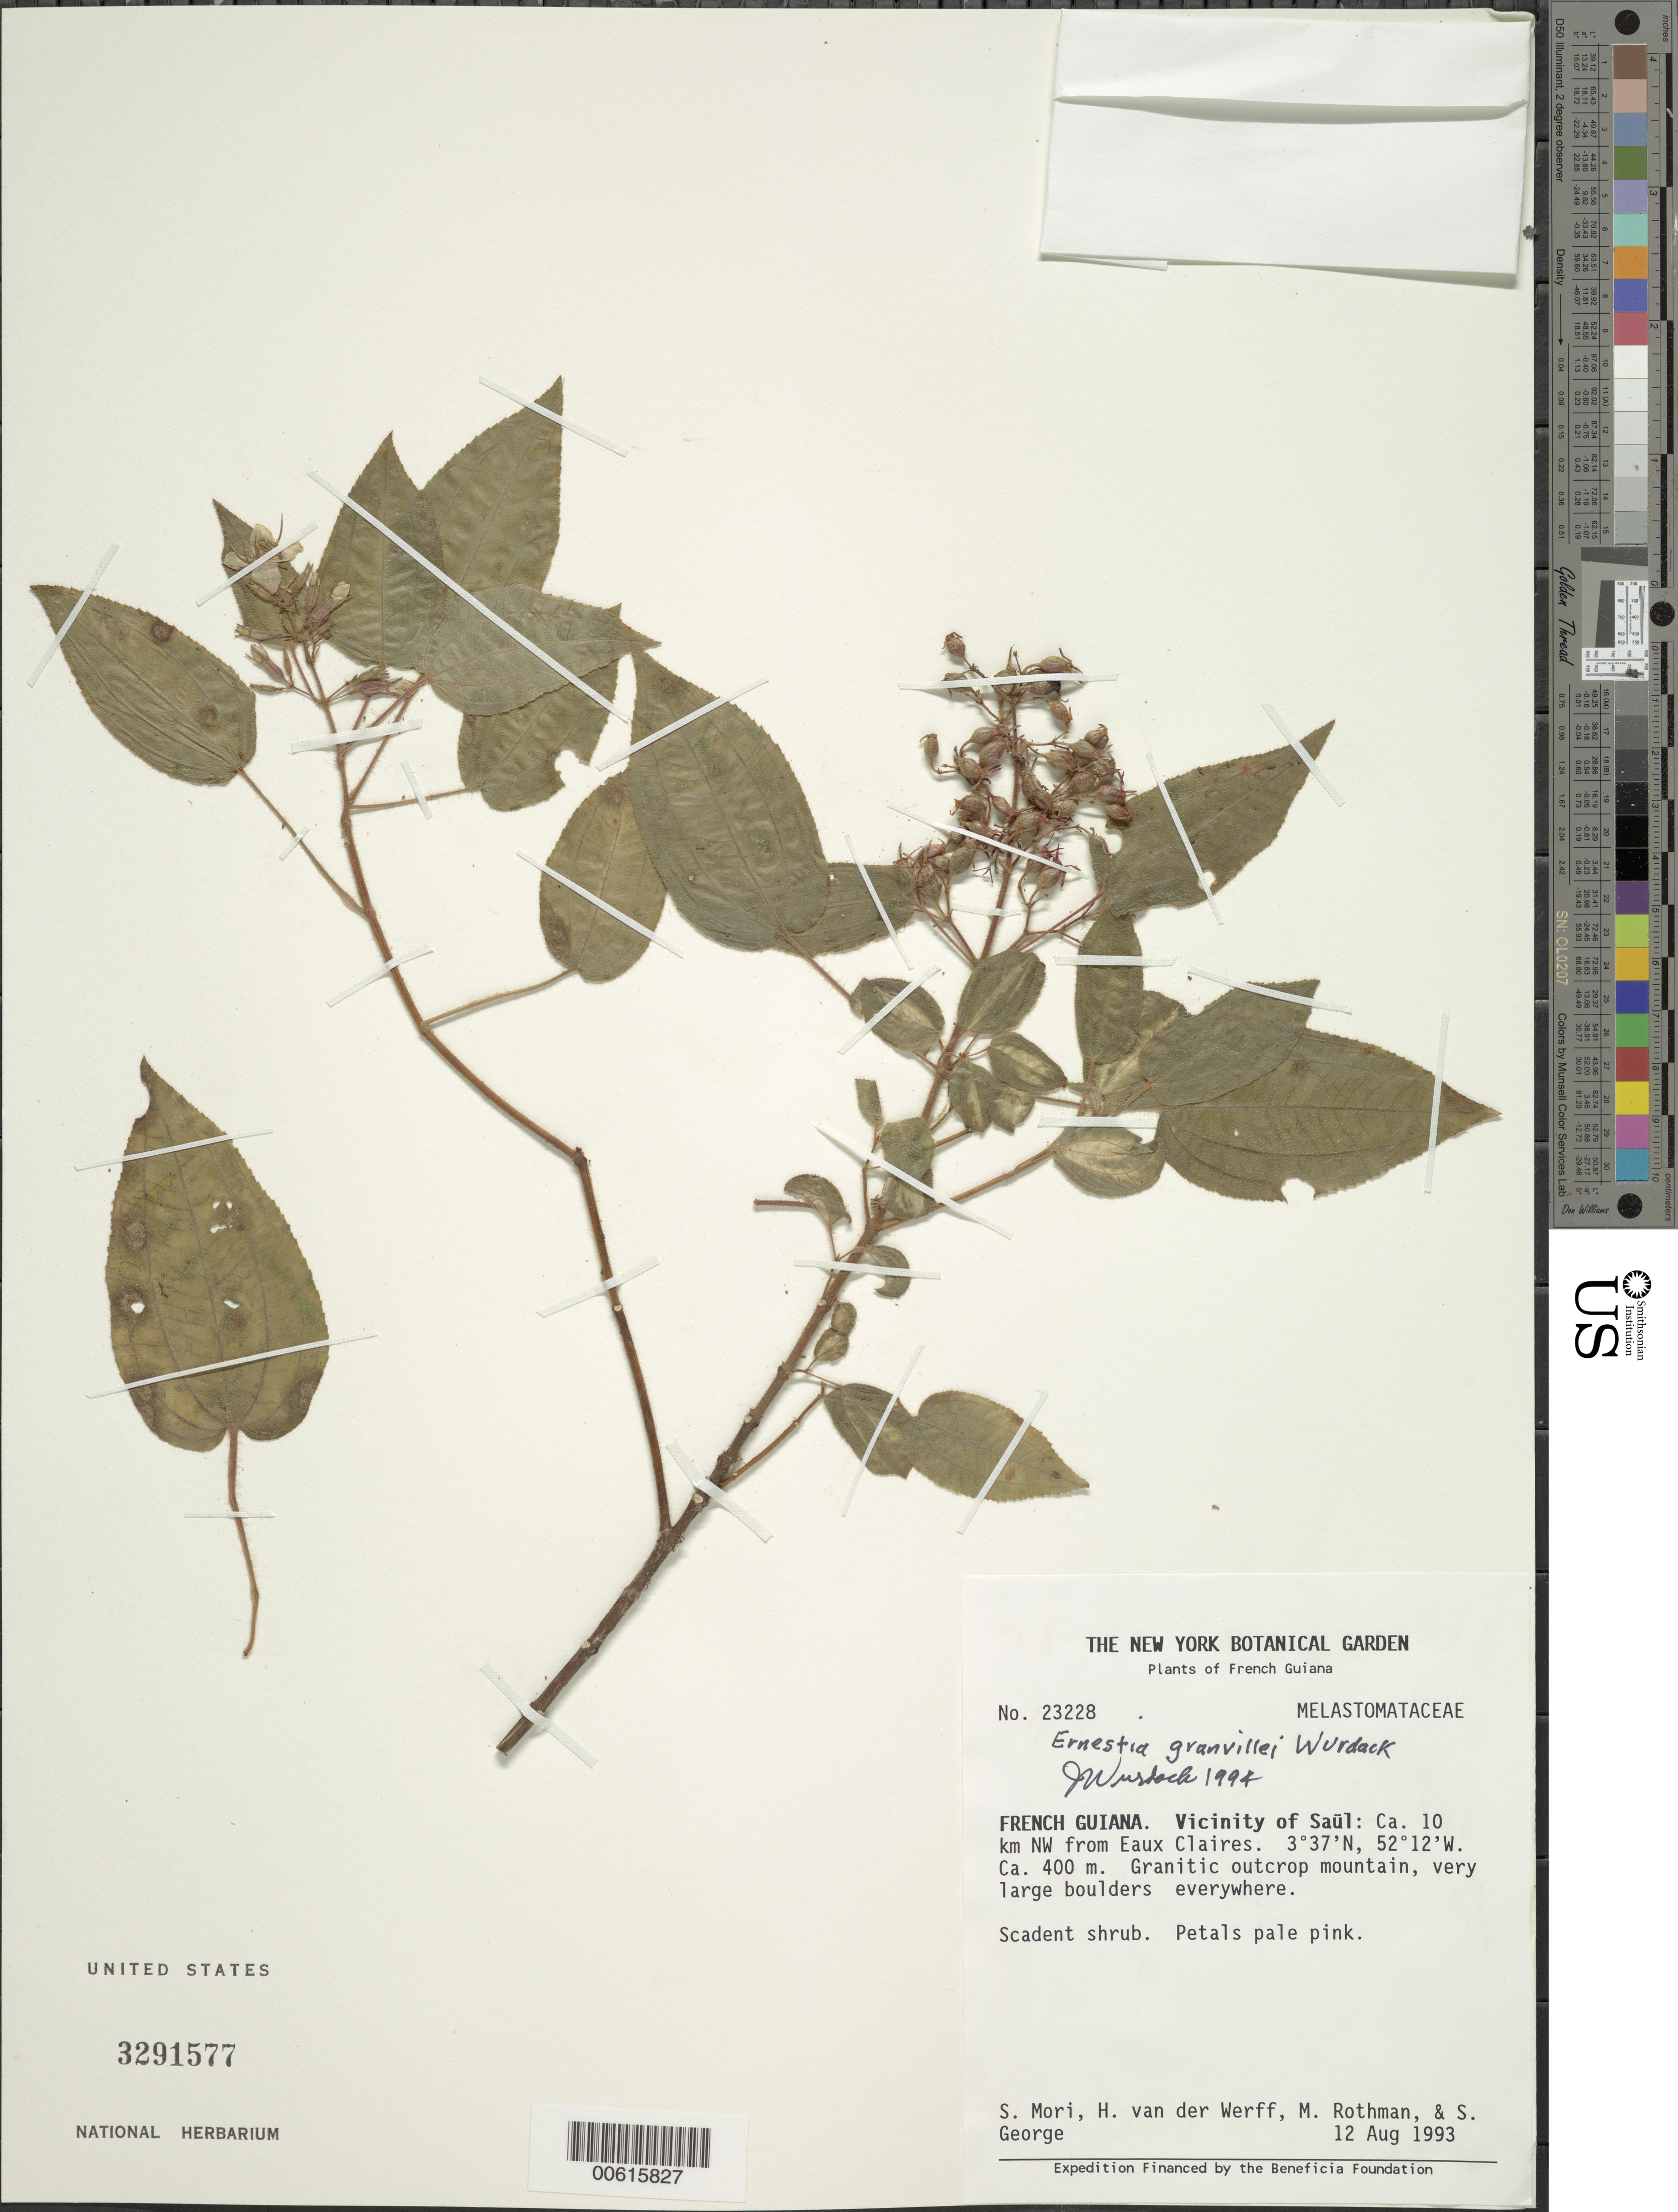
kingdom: Plantae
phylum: Tracheophyta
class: Magnoliopsida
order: Myrtales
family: Melastomataceae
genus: Ernestia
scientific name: Ernestia granvillei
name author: Wurdack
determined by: Wurdack, John J., (US), US (UNITED STATES)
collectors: S. Mori, H. van der Werff, M. Rothman & S. George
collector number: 23228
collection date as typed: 12-Aug-93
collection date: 1993-08-12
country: French Guiana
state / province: Saint-Laurent-du-Maroni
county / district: Saül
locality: Saül and vic., ca. 10 km NW from Eaux Claires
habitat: Granitic outcrop mountain, very large boulders everywhere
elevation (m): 400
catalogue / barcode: US 3291577